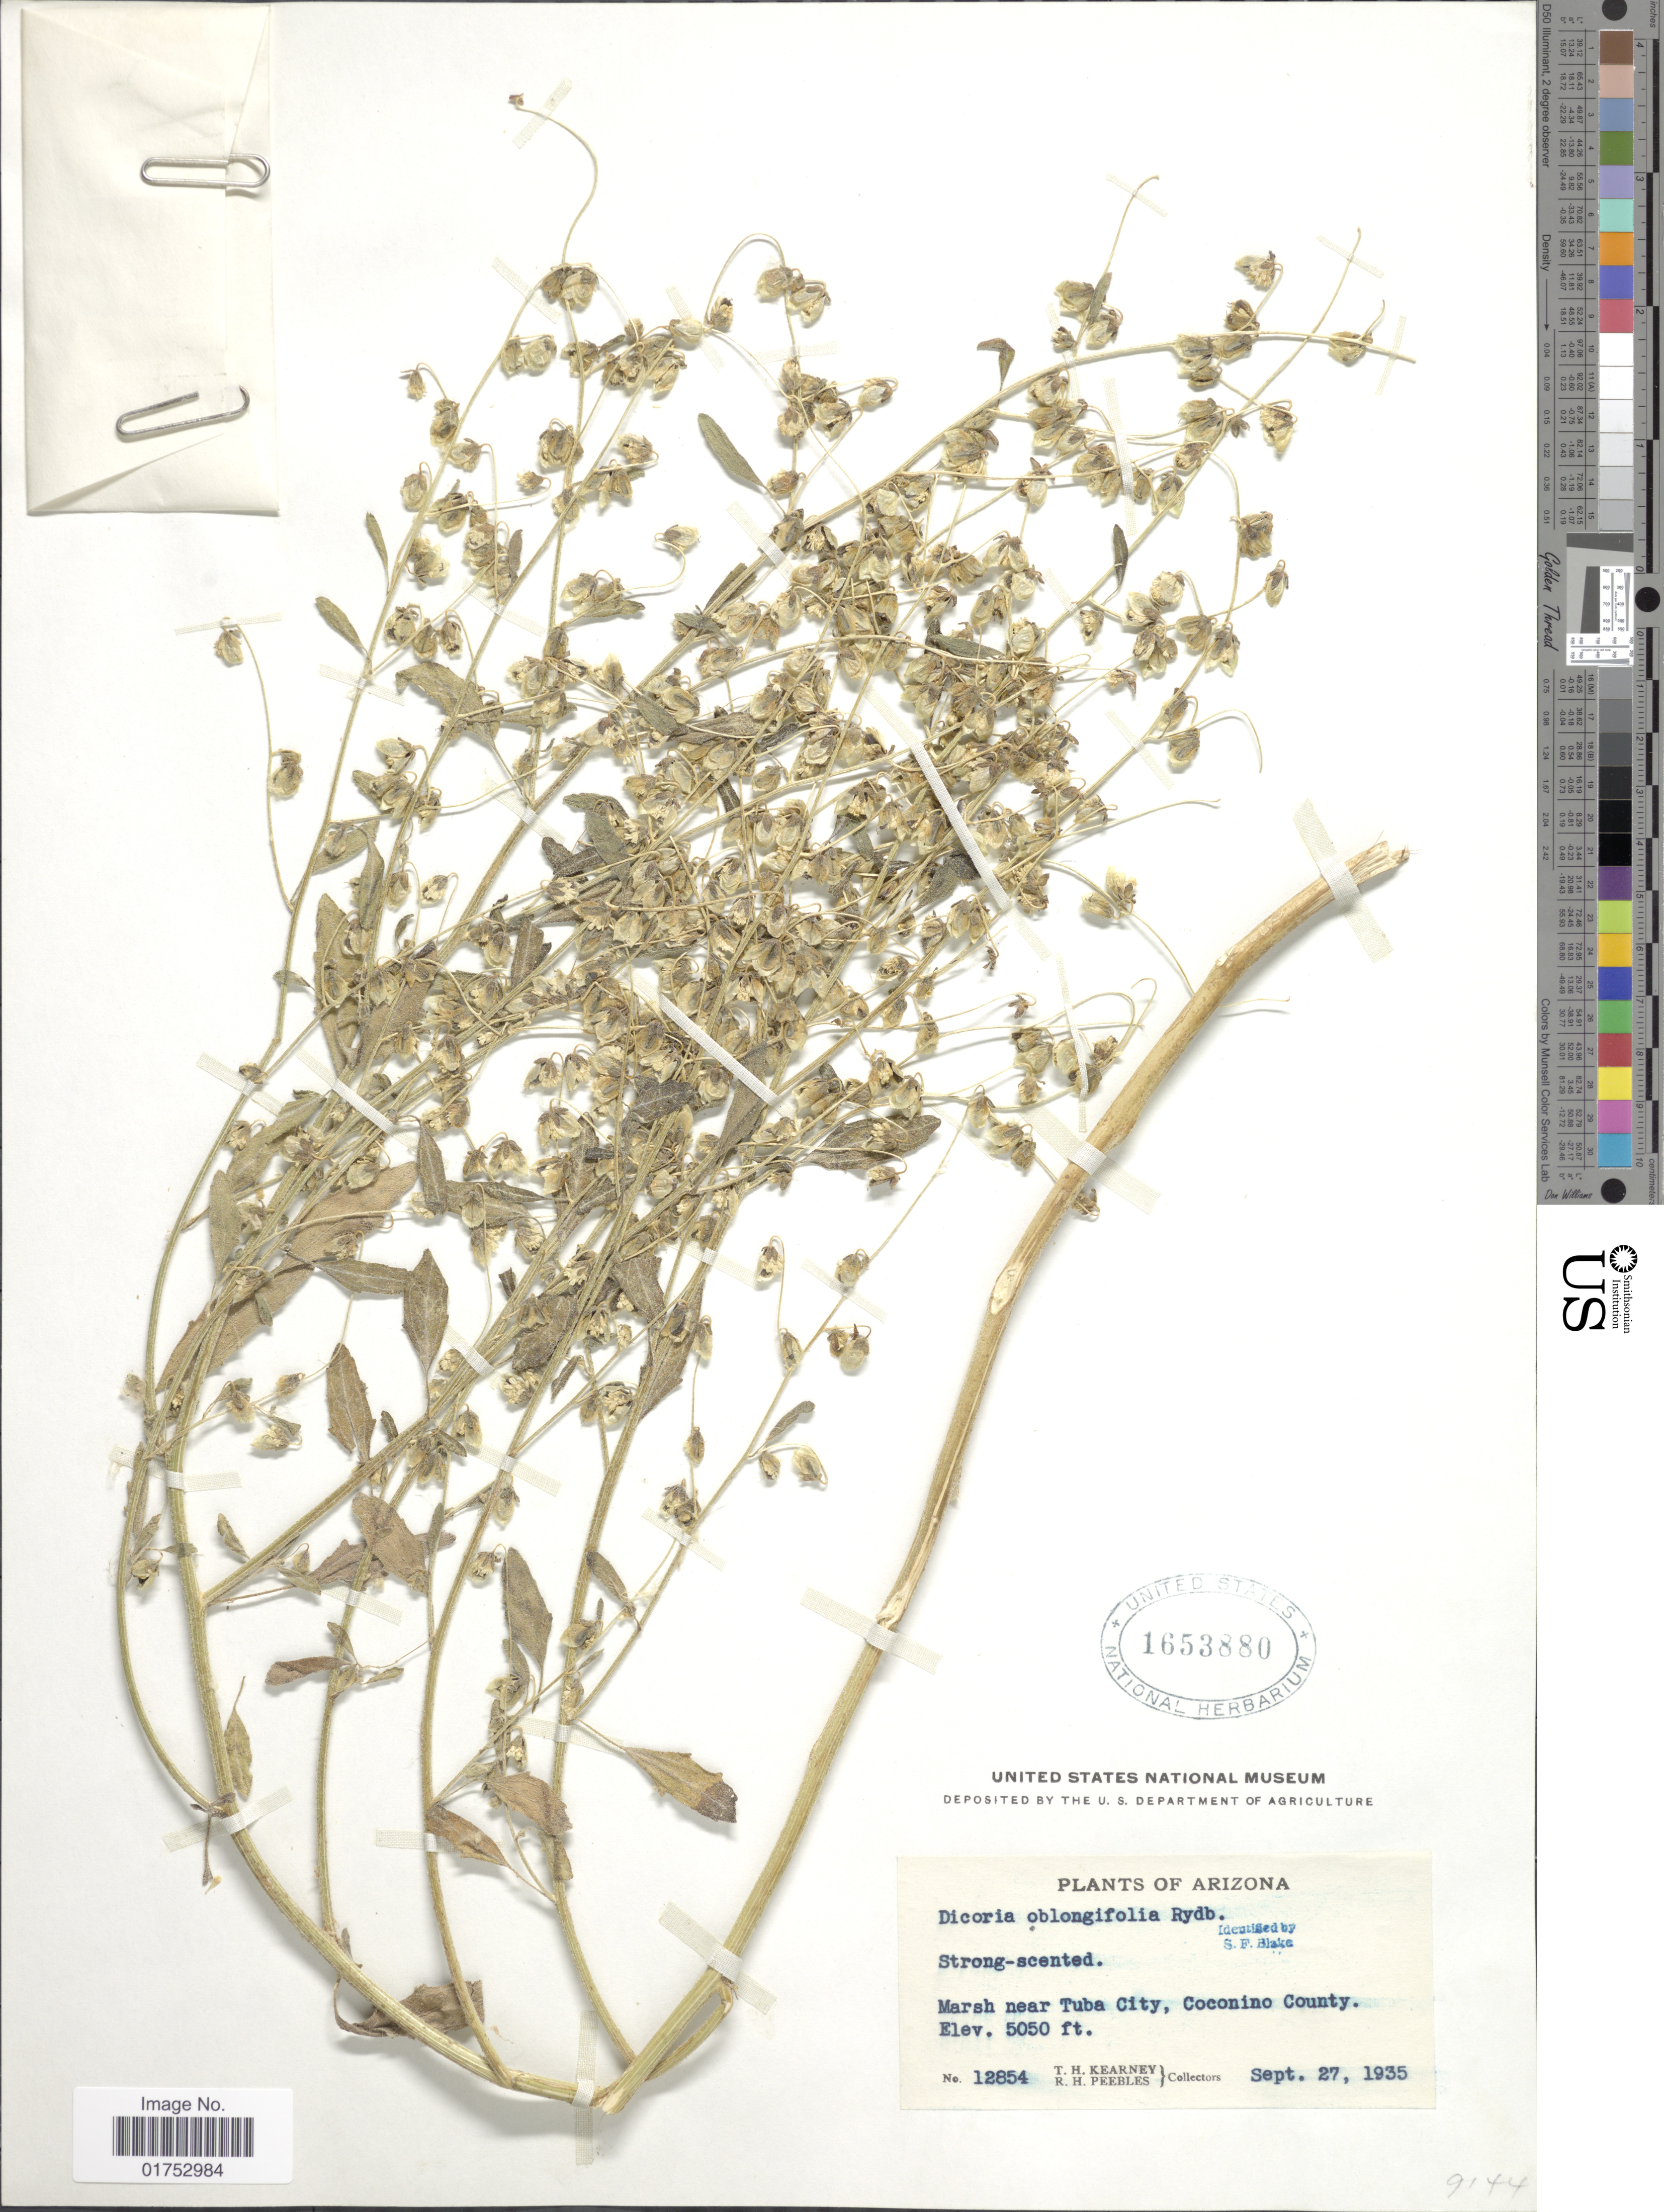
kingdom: Plantae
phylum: Tracheophyta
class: Magnoliopsida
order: Asterales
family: Asteraceae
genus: Dicoria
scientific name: Dicoria brandegeei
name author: A. Gray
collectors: T. H. Kearney & R. H. Peebles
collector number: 12854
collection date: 1935-09-27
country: United States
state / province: Arizona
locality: Marsh near Tuba City, Coconino County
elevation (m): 1539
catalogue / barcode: US 1653880